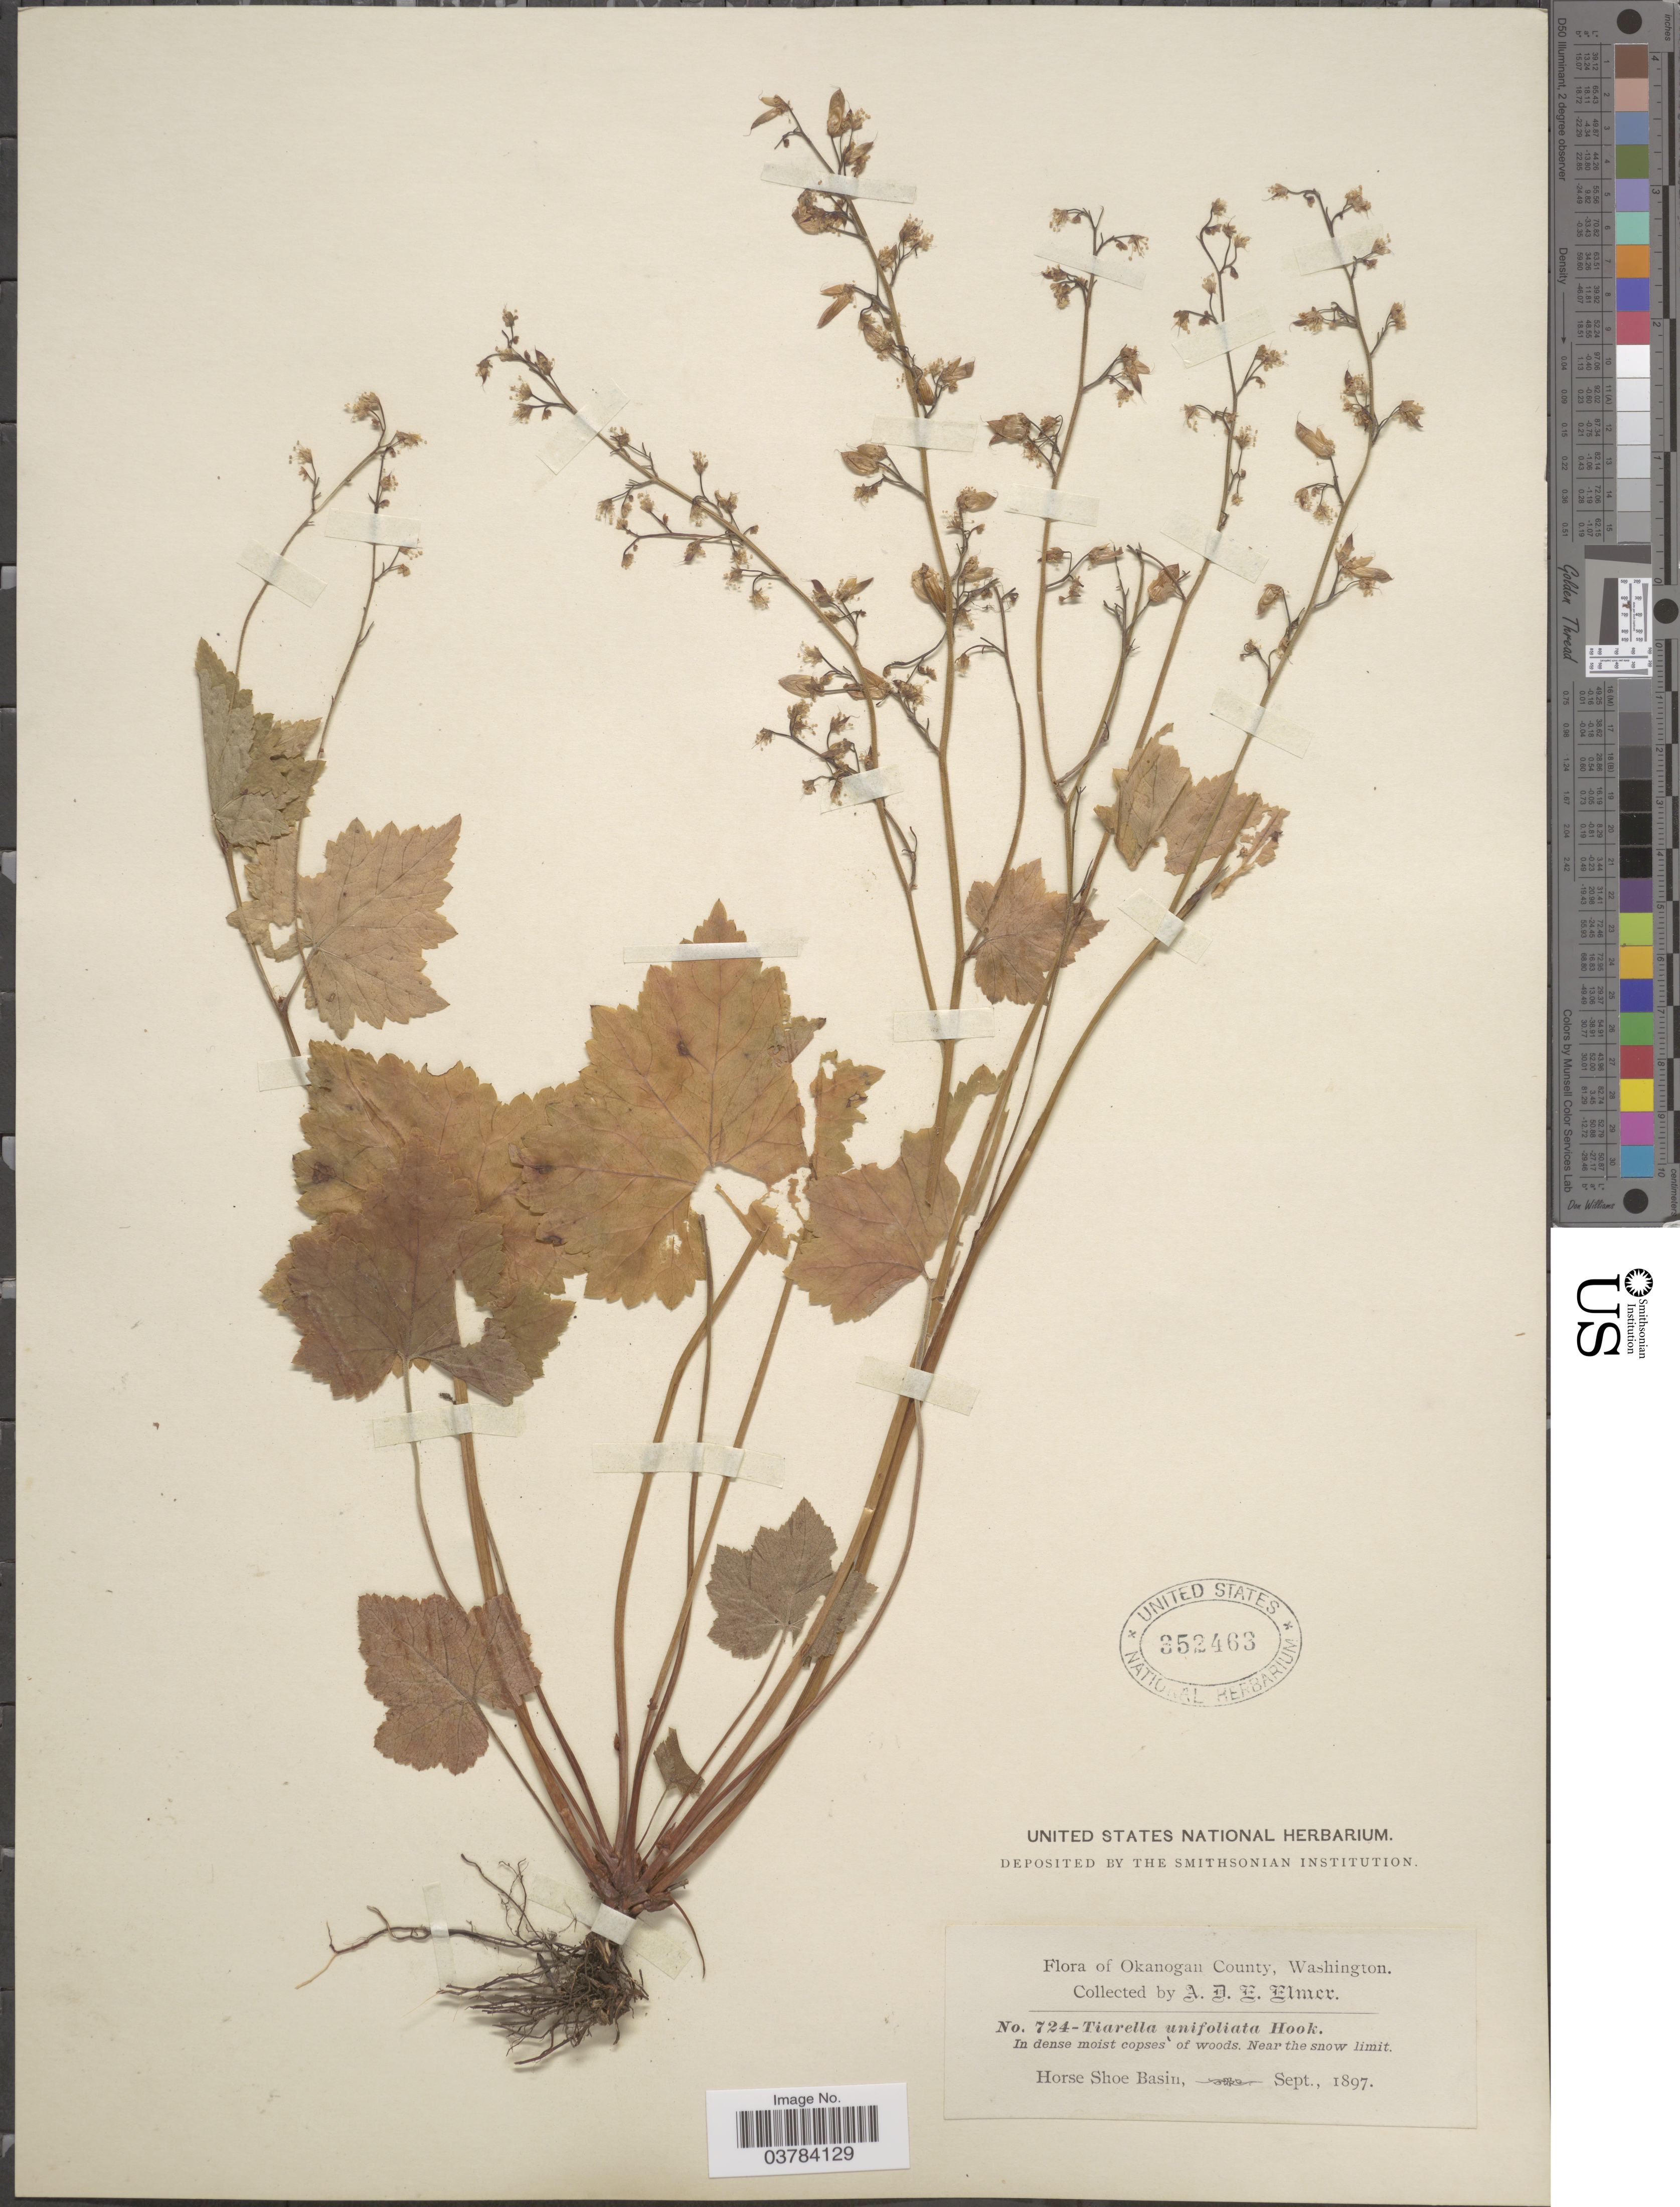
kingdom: Plantae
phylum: Tracheophyta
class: Magnoliopsida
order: Saxifragales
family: Saxifragaceae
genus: Tiarella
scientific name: Tiarella unifoliata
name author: Hook.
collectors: A. D. E. Elmer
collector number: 724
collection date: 1897-09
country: United States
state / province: Washington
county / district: Okanogan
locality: Okanogan County. Horse Shoe Basin.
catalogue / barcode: US 352463